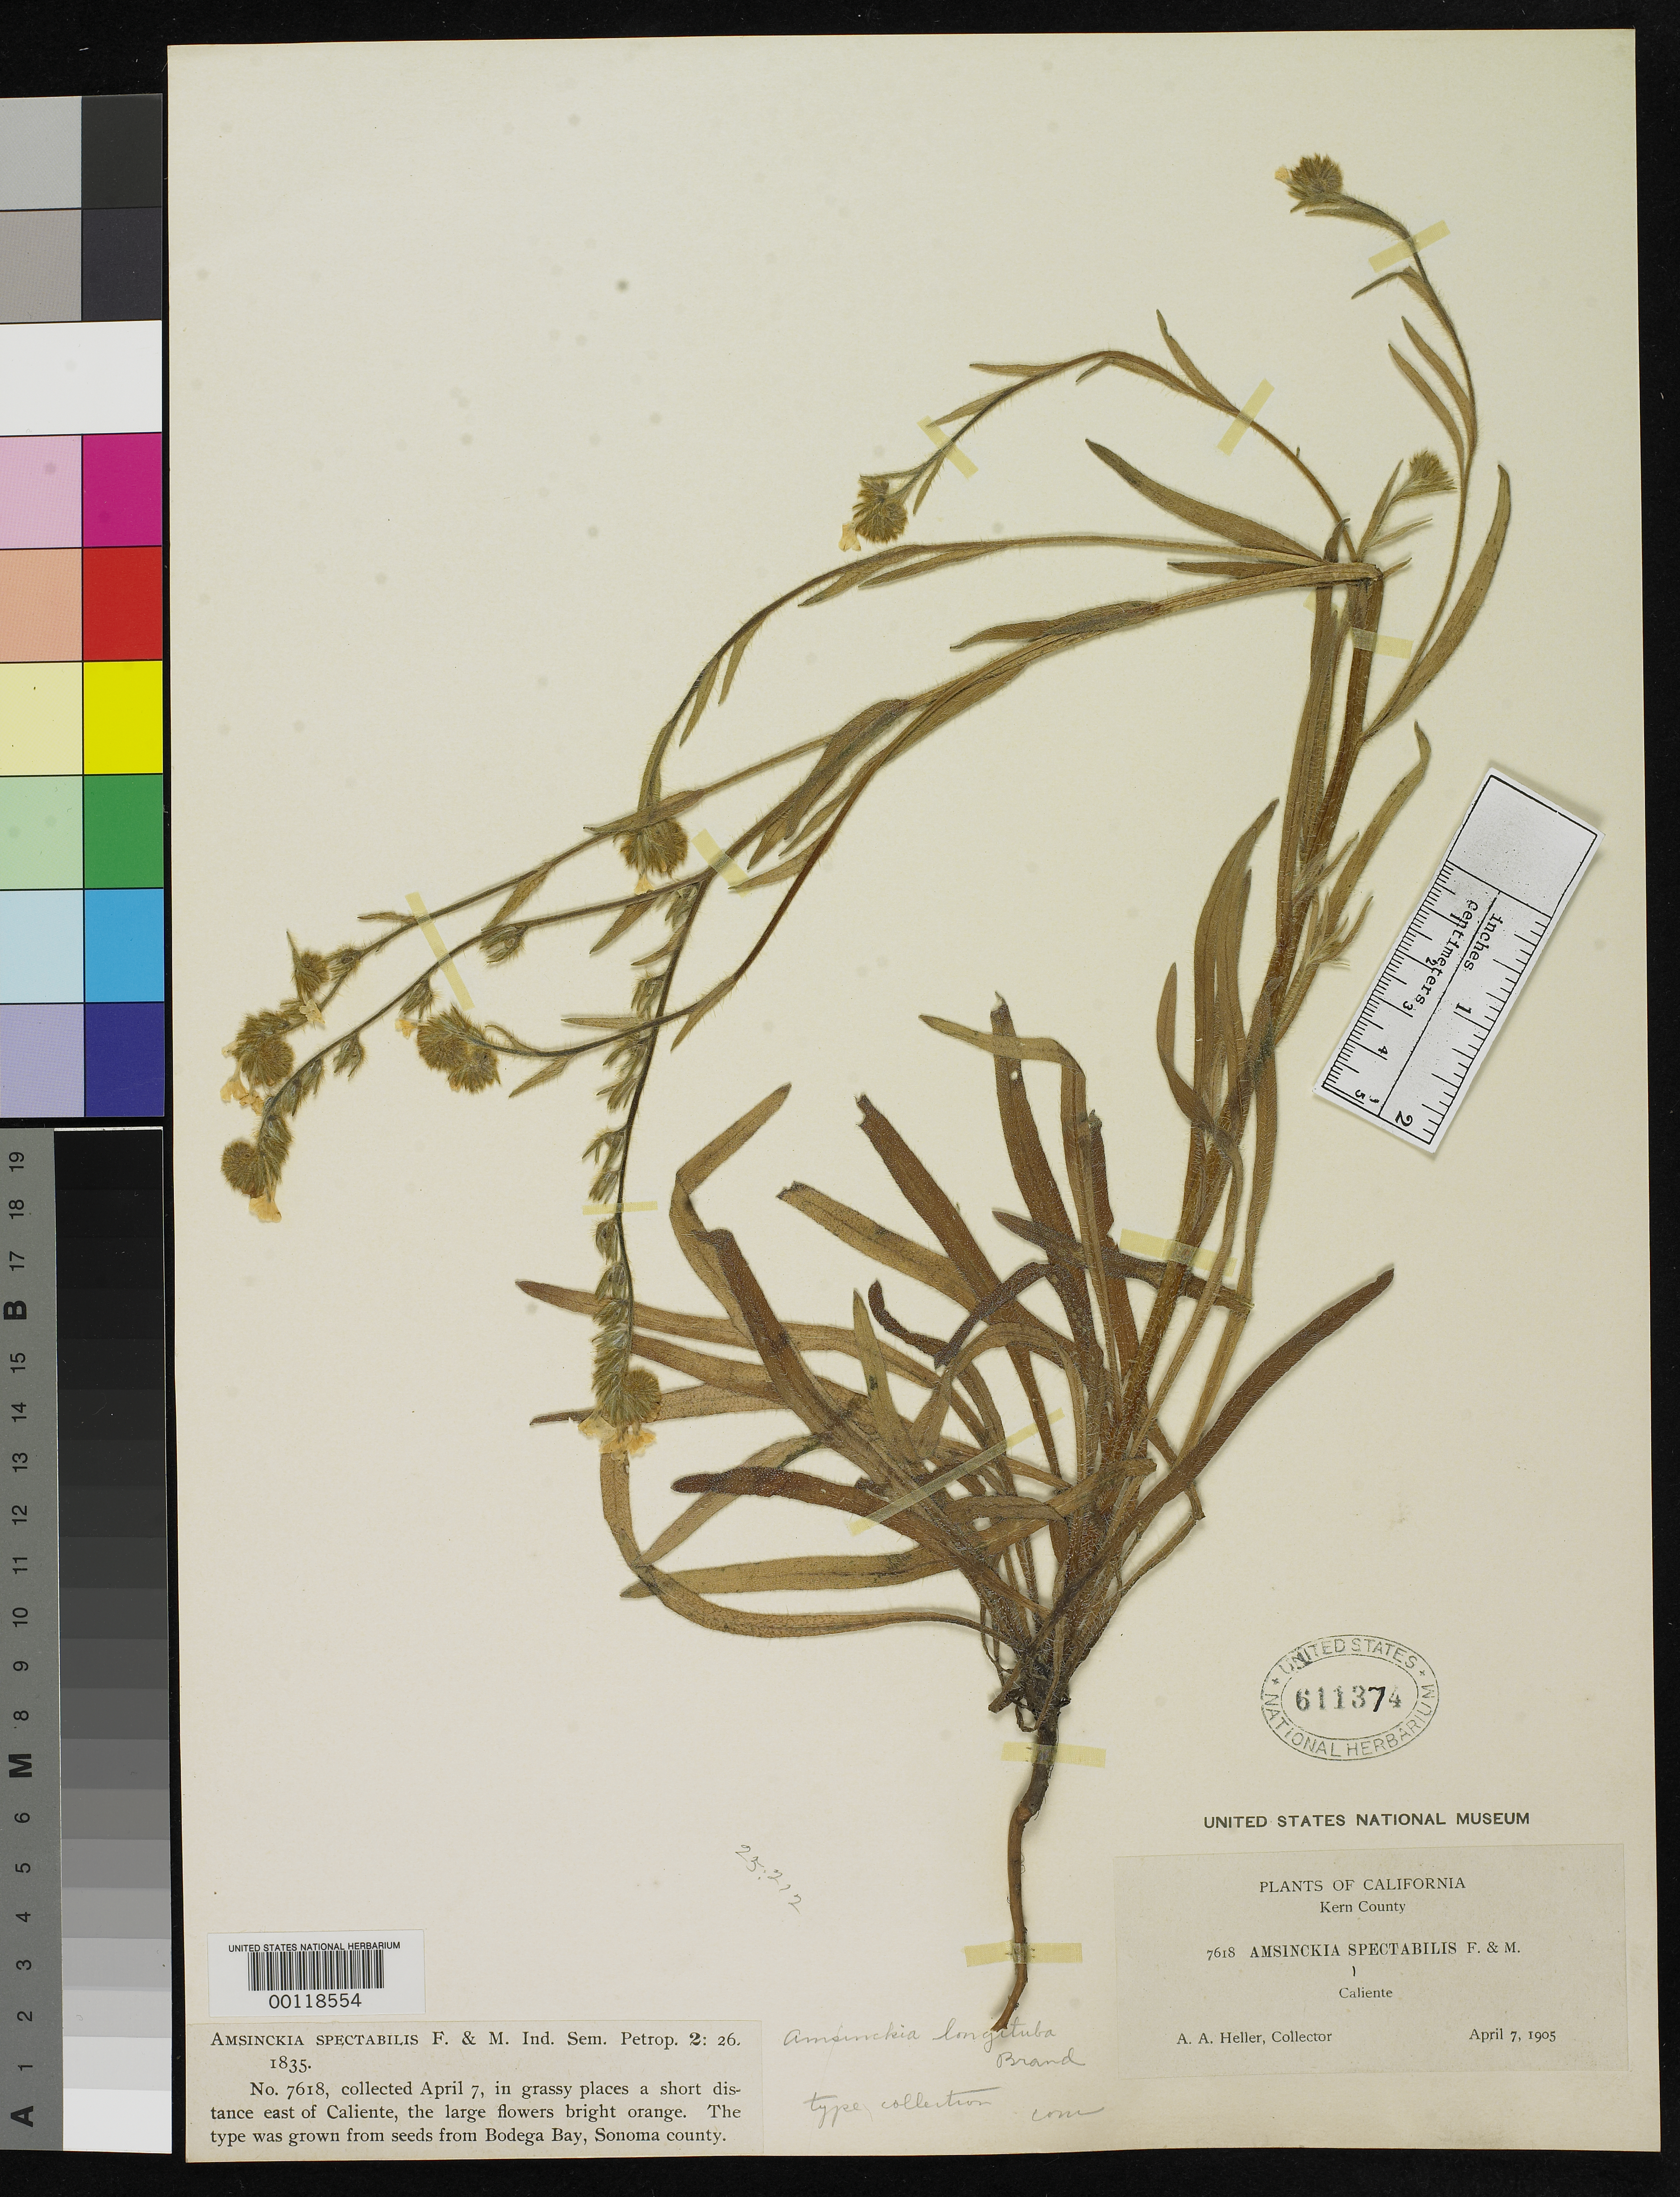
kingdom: Plantae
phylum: Tracheophyta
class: Magnoliopsida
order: Boraginales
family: Boraginaceae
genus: Amsinckia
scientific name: Amsinckia longituba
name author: Brandegee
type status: Isotype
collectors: A. A. Heller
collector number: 7618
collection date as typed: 07 Apr 1905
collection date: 1905-04-07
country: United States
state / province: California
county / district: Kern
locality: Caliente.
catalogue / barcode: US 611374